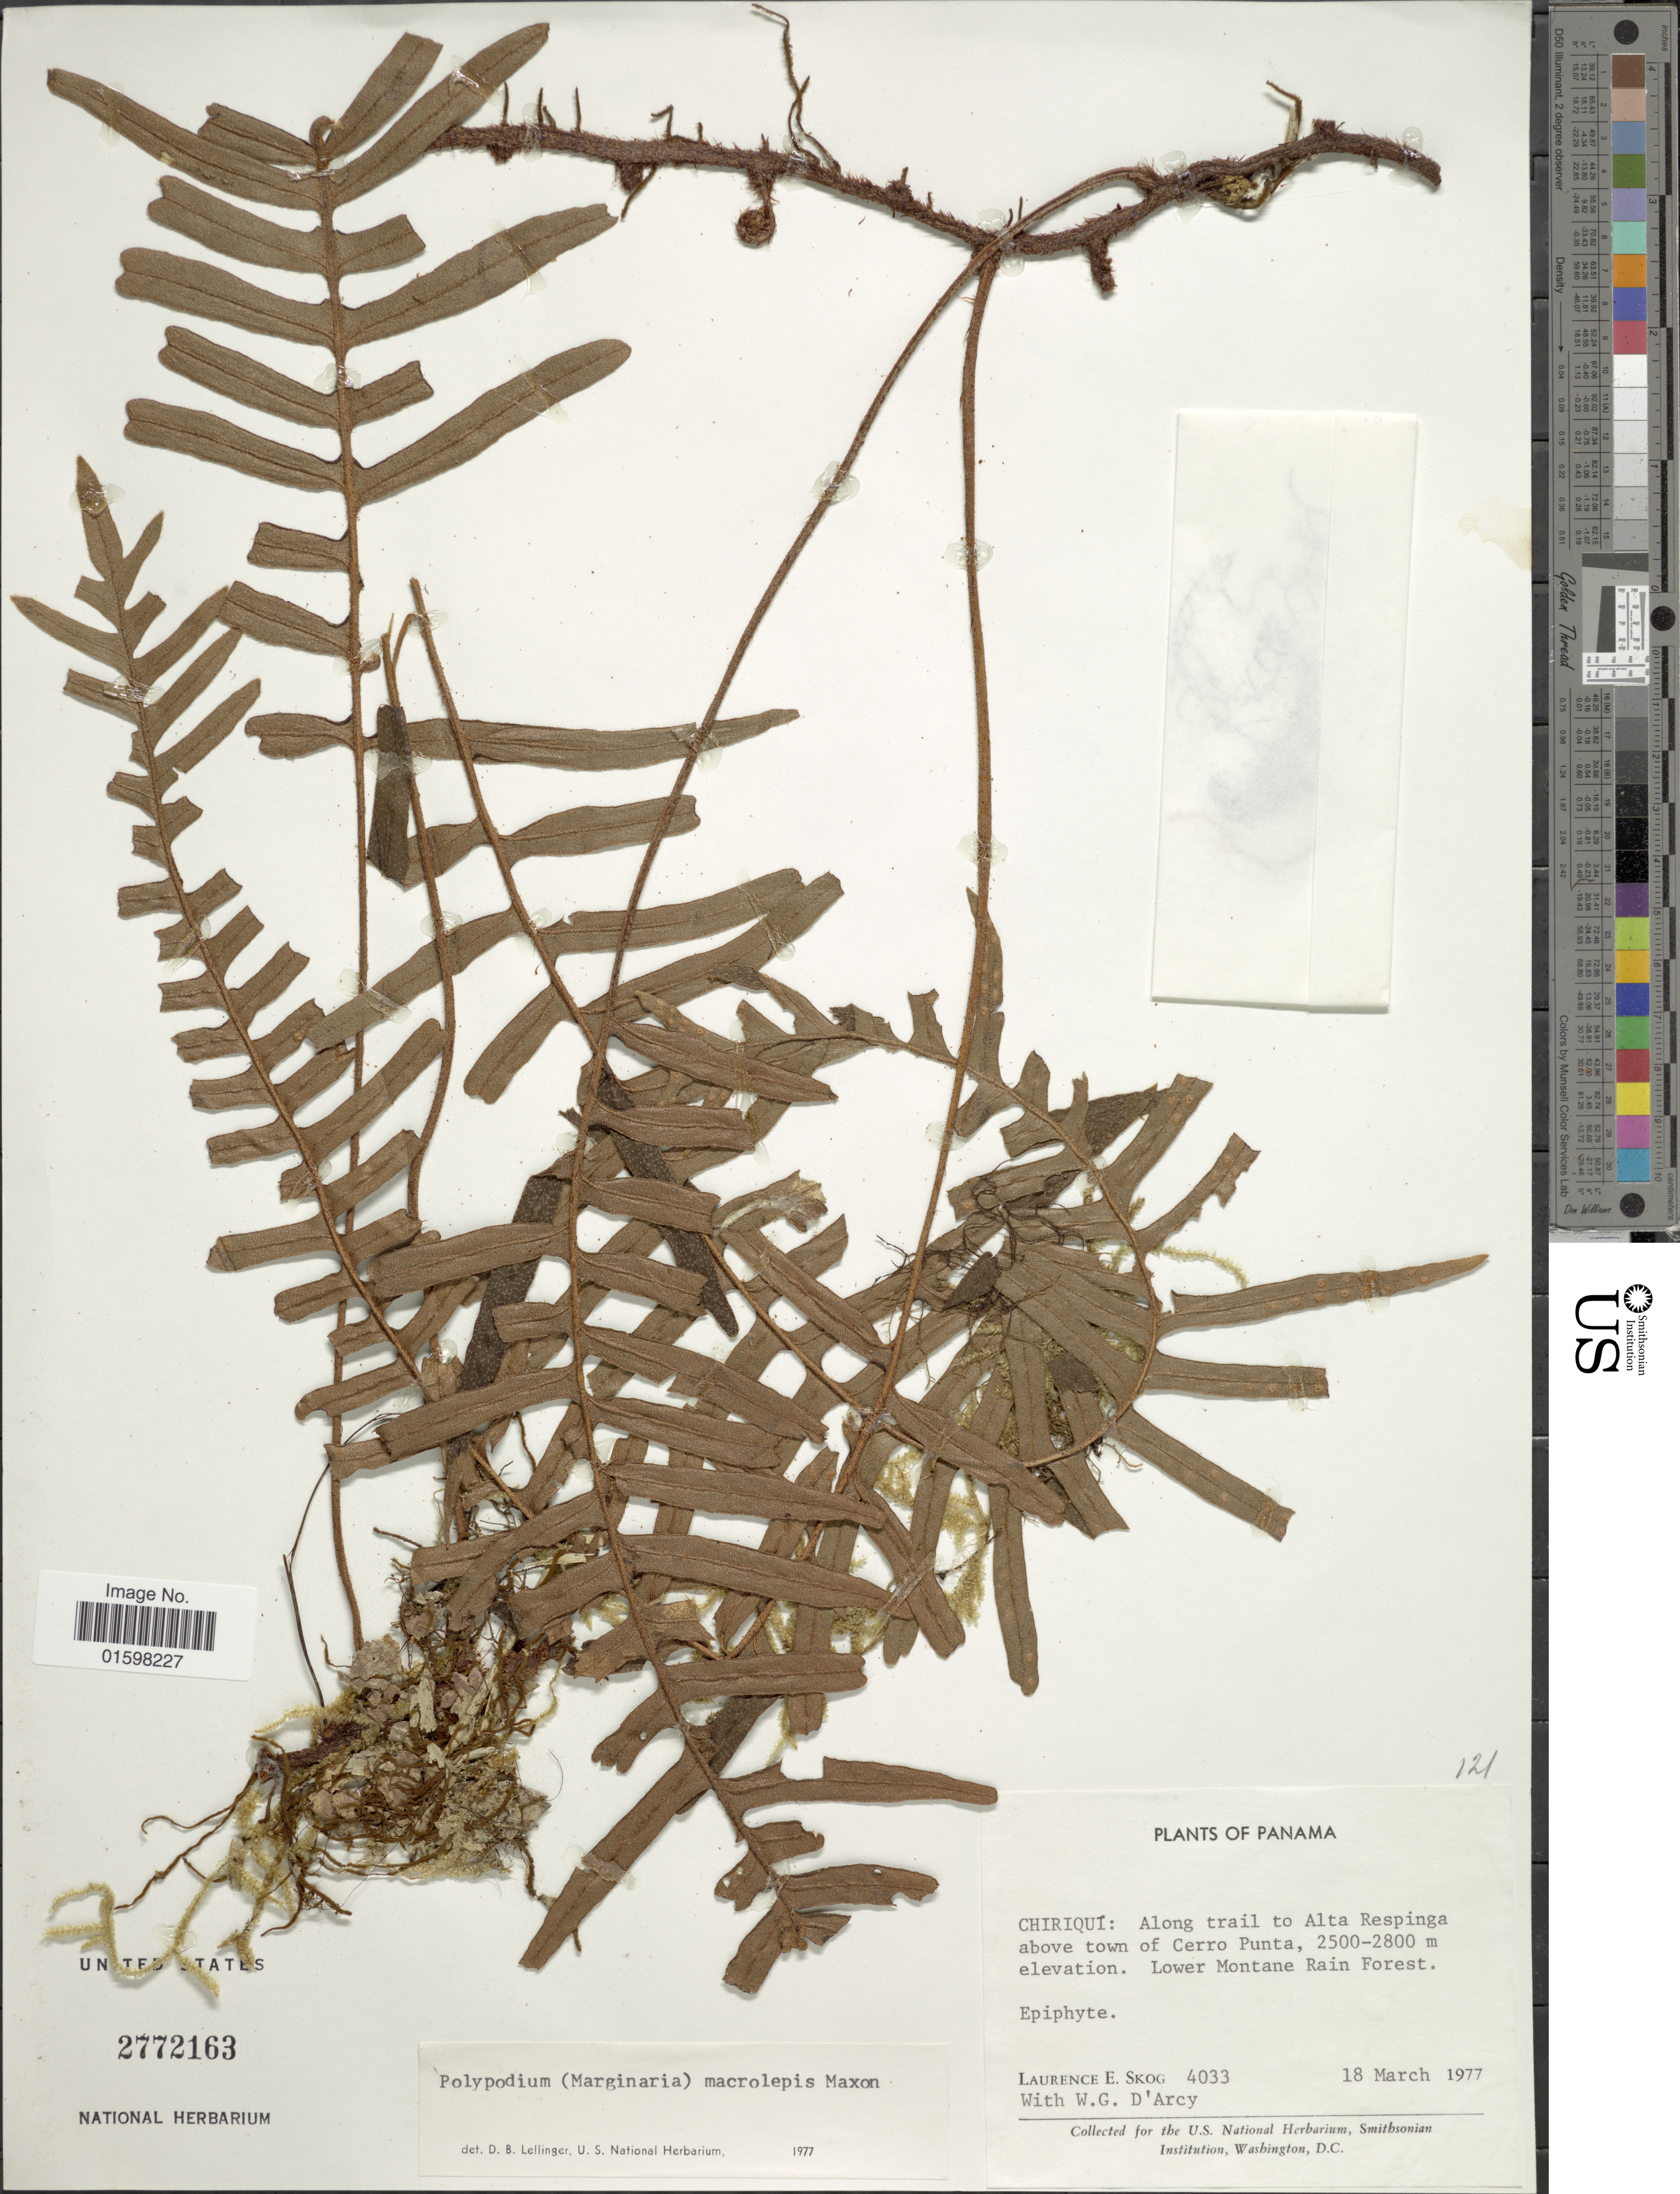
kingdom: Plantae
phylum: Tracheophyta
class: Polypodiopsida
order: Polypodiales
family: Polypodiaceae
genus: Pleopeltis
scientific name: Pleopeltis plebeia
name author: (Schltdl. ex Cham.) A.R. Sm. & Tejero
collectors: L. E. Skog & W. G. D'Arcy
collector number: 4033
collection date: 1977-03-18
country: Panama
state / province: Chiriqui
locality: Along trail to Alta Respinga above town of Cerro Punta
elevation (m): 2500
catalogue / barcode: US 2772163